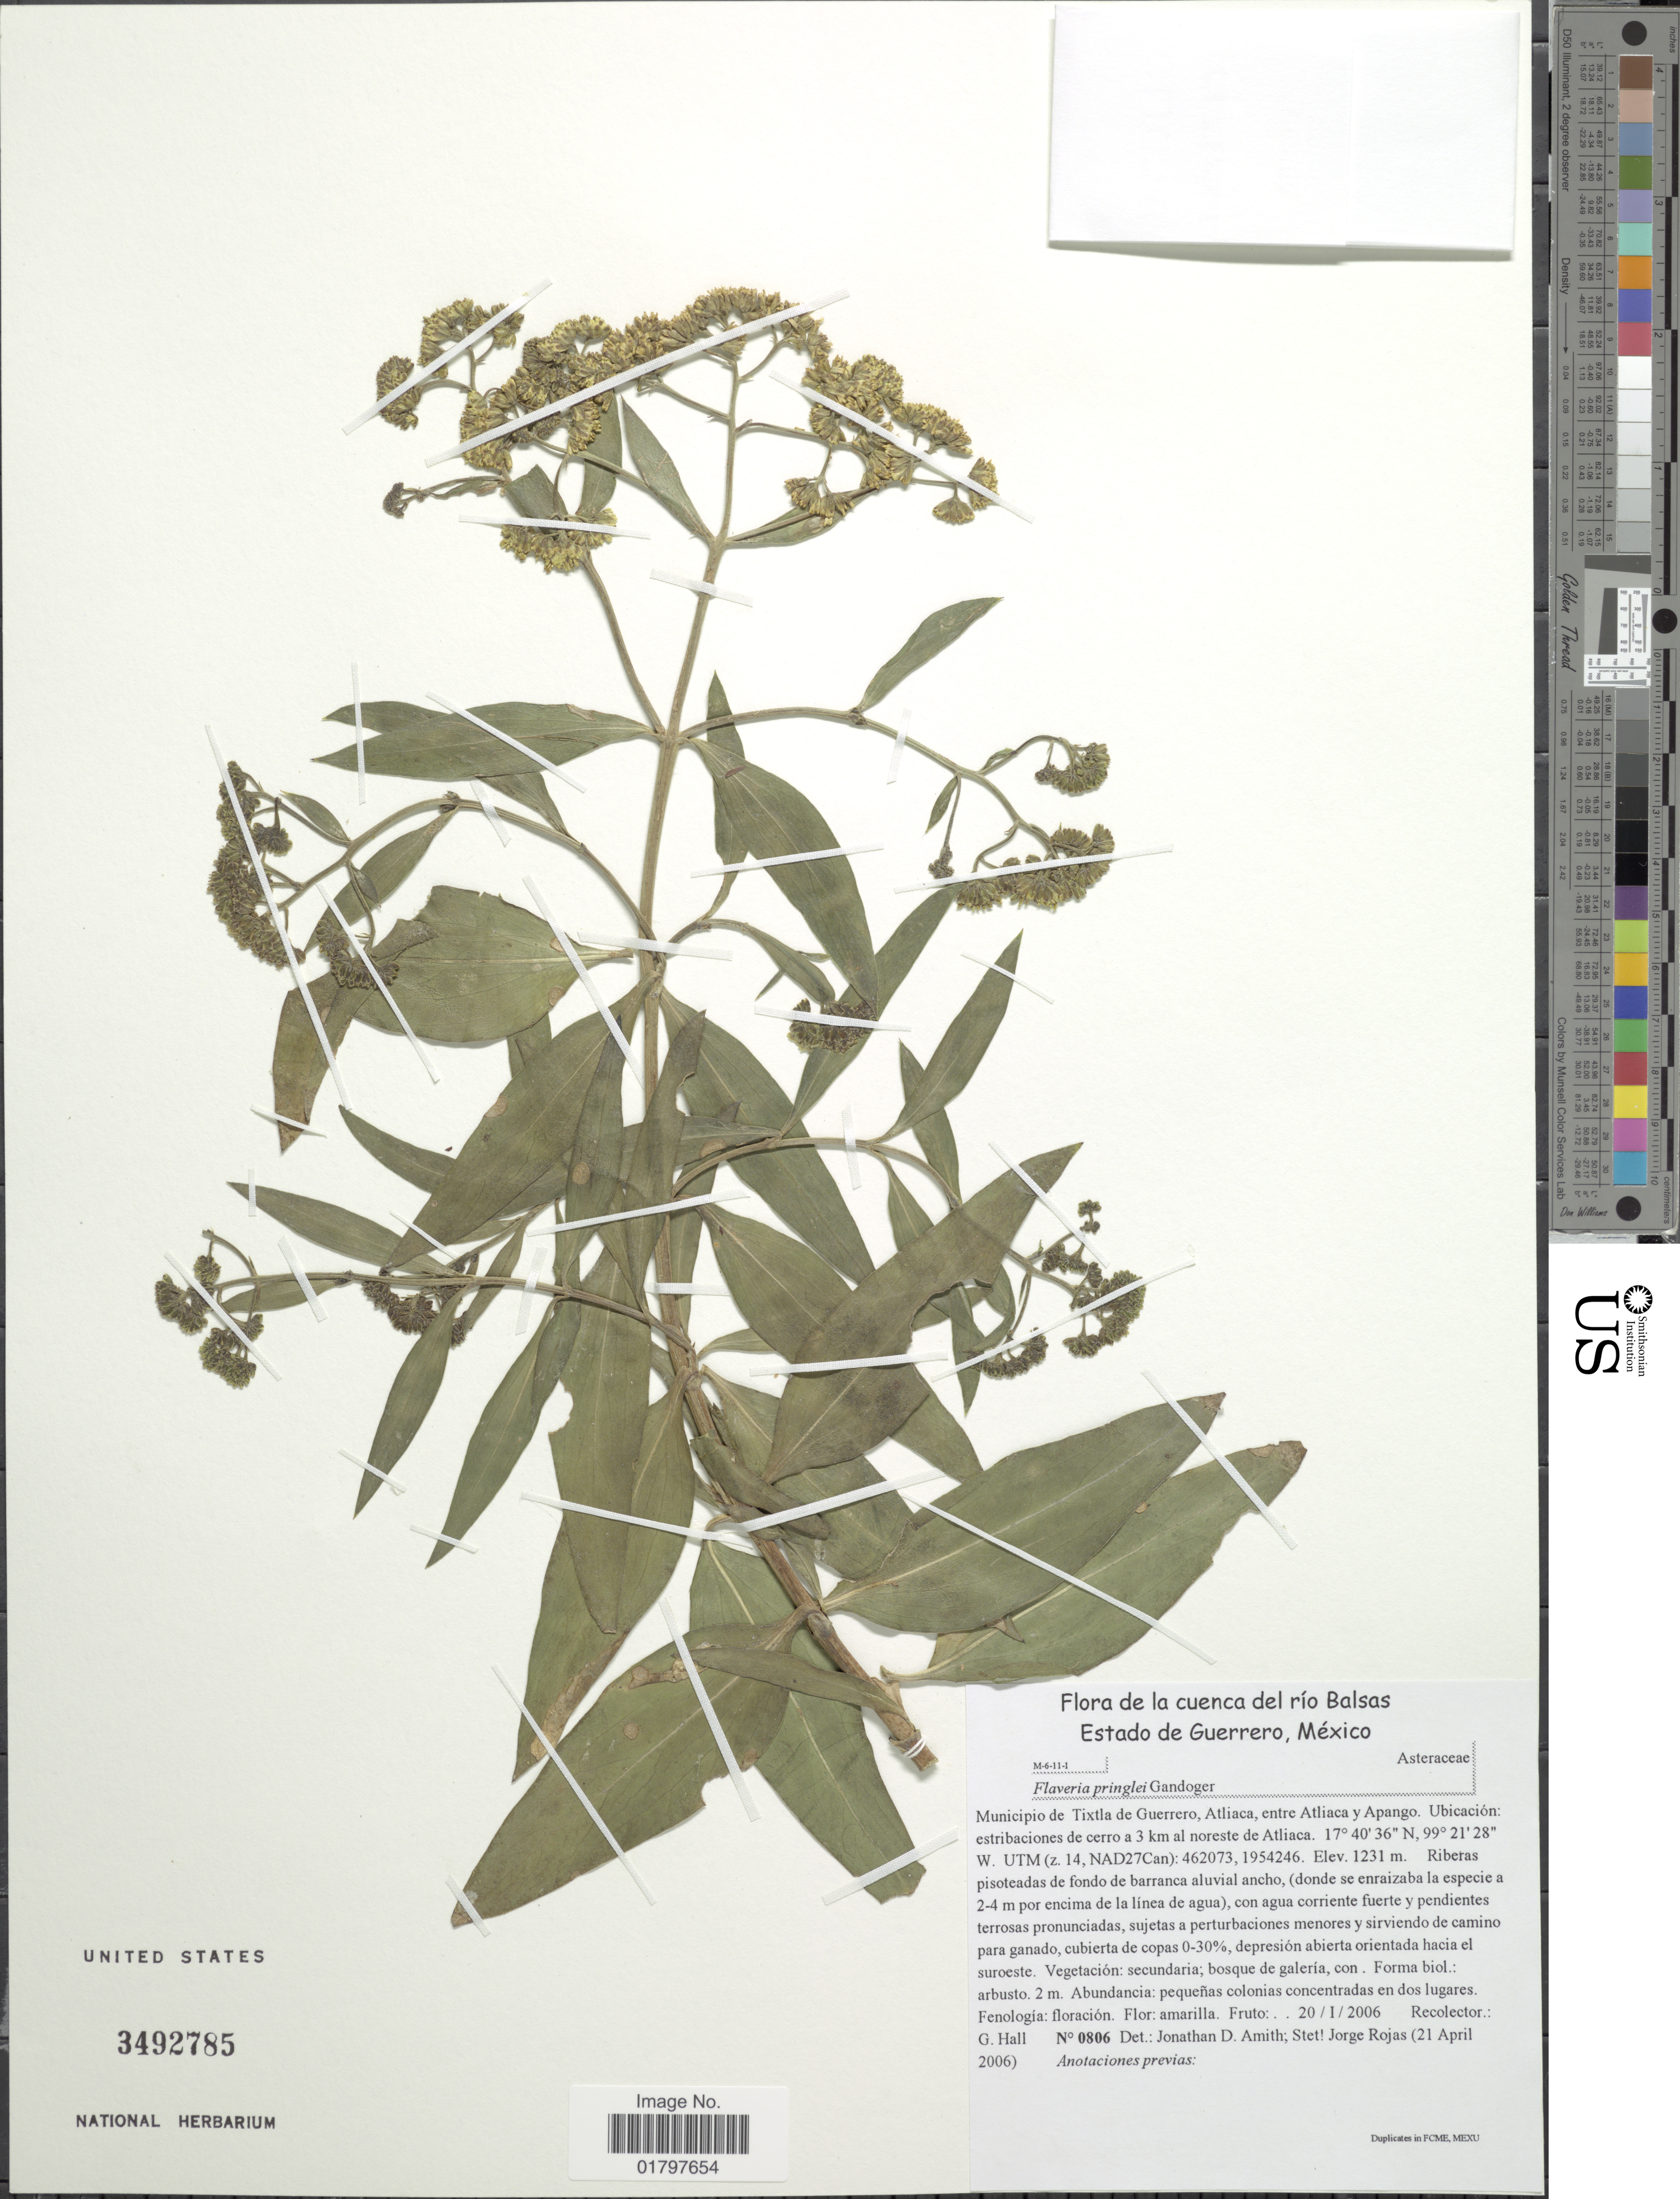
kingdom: Plantae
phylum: Tracheophyta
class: Magnoliopsida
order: Asterales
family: Asteraceae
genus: Flaveria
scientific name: Flaveria pringlei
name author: Gand.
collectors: G. Hall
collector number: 0806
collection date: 2006-01-20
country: Mexico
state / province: Guerrero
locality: La cuenca del río Balsas. Estado de Guerrero, México. Municipio Tixtla de Guerrero, Atliaca, entre Atliaca y Apango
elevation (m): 1231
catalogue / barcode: US 3492785